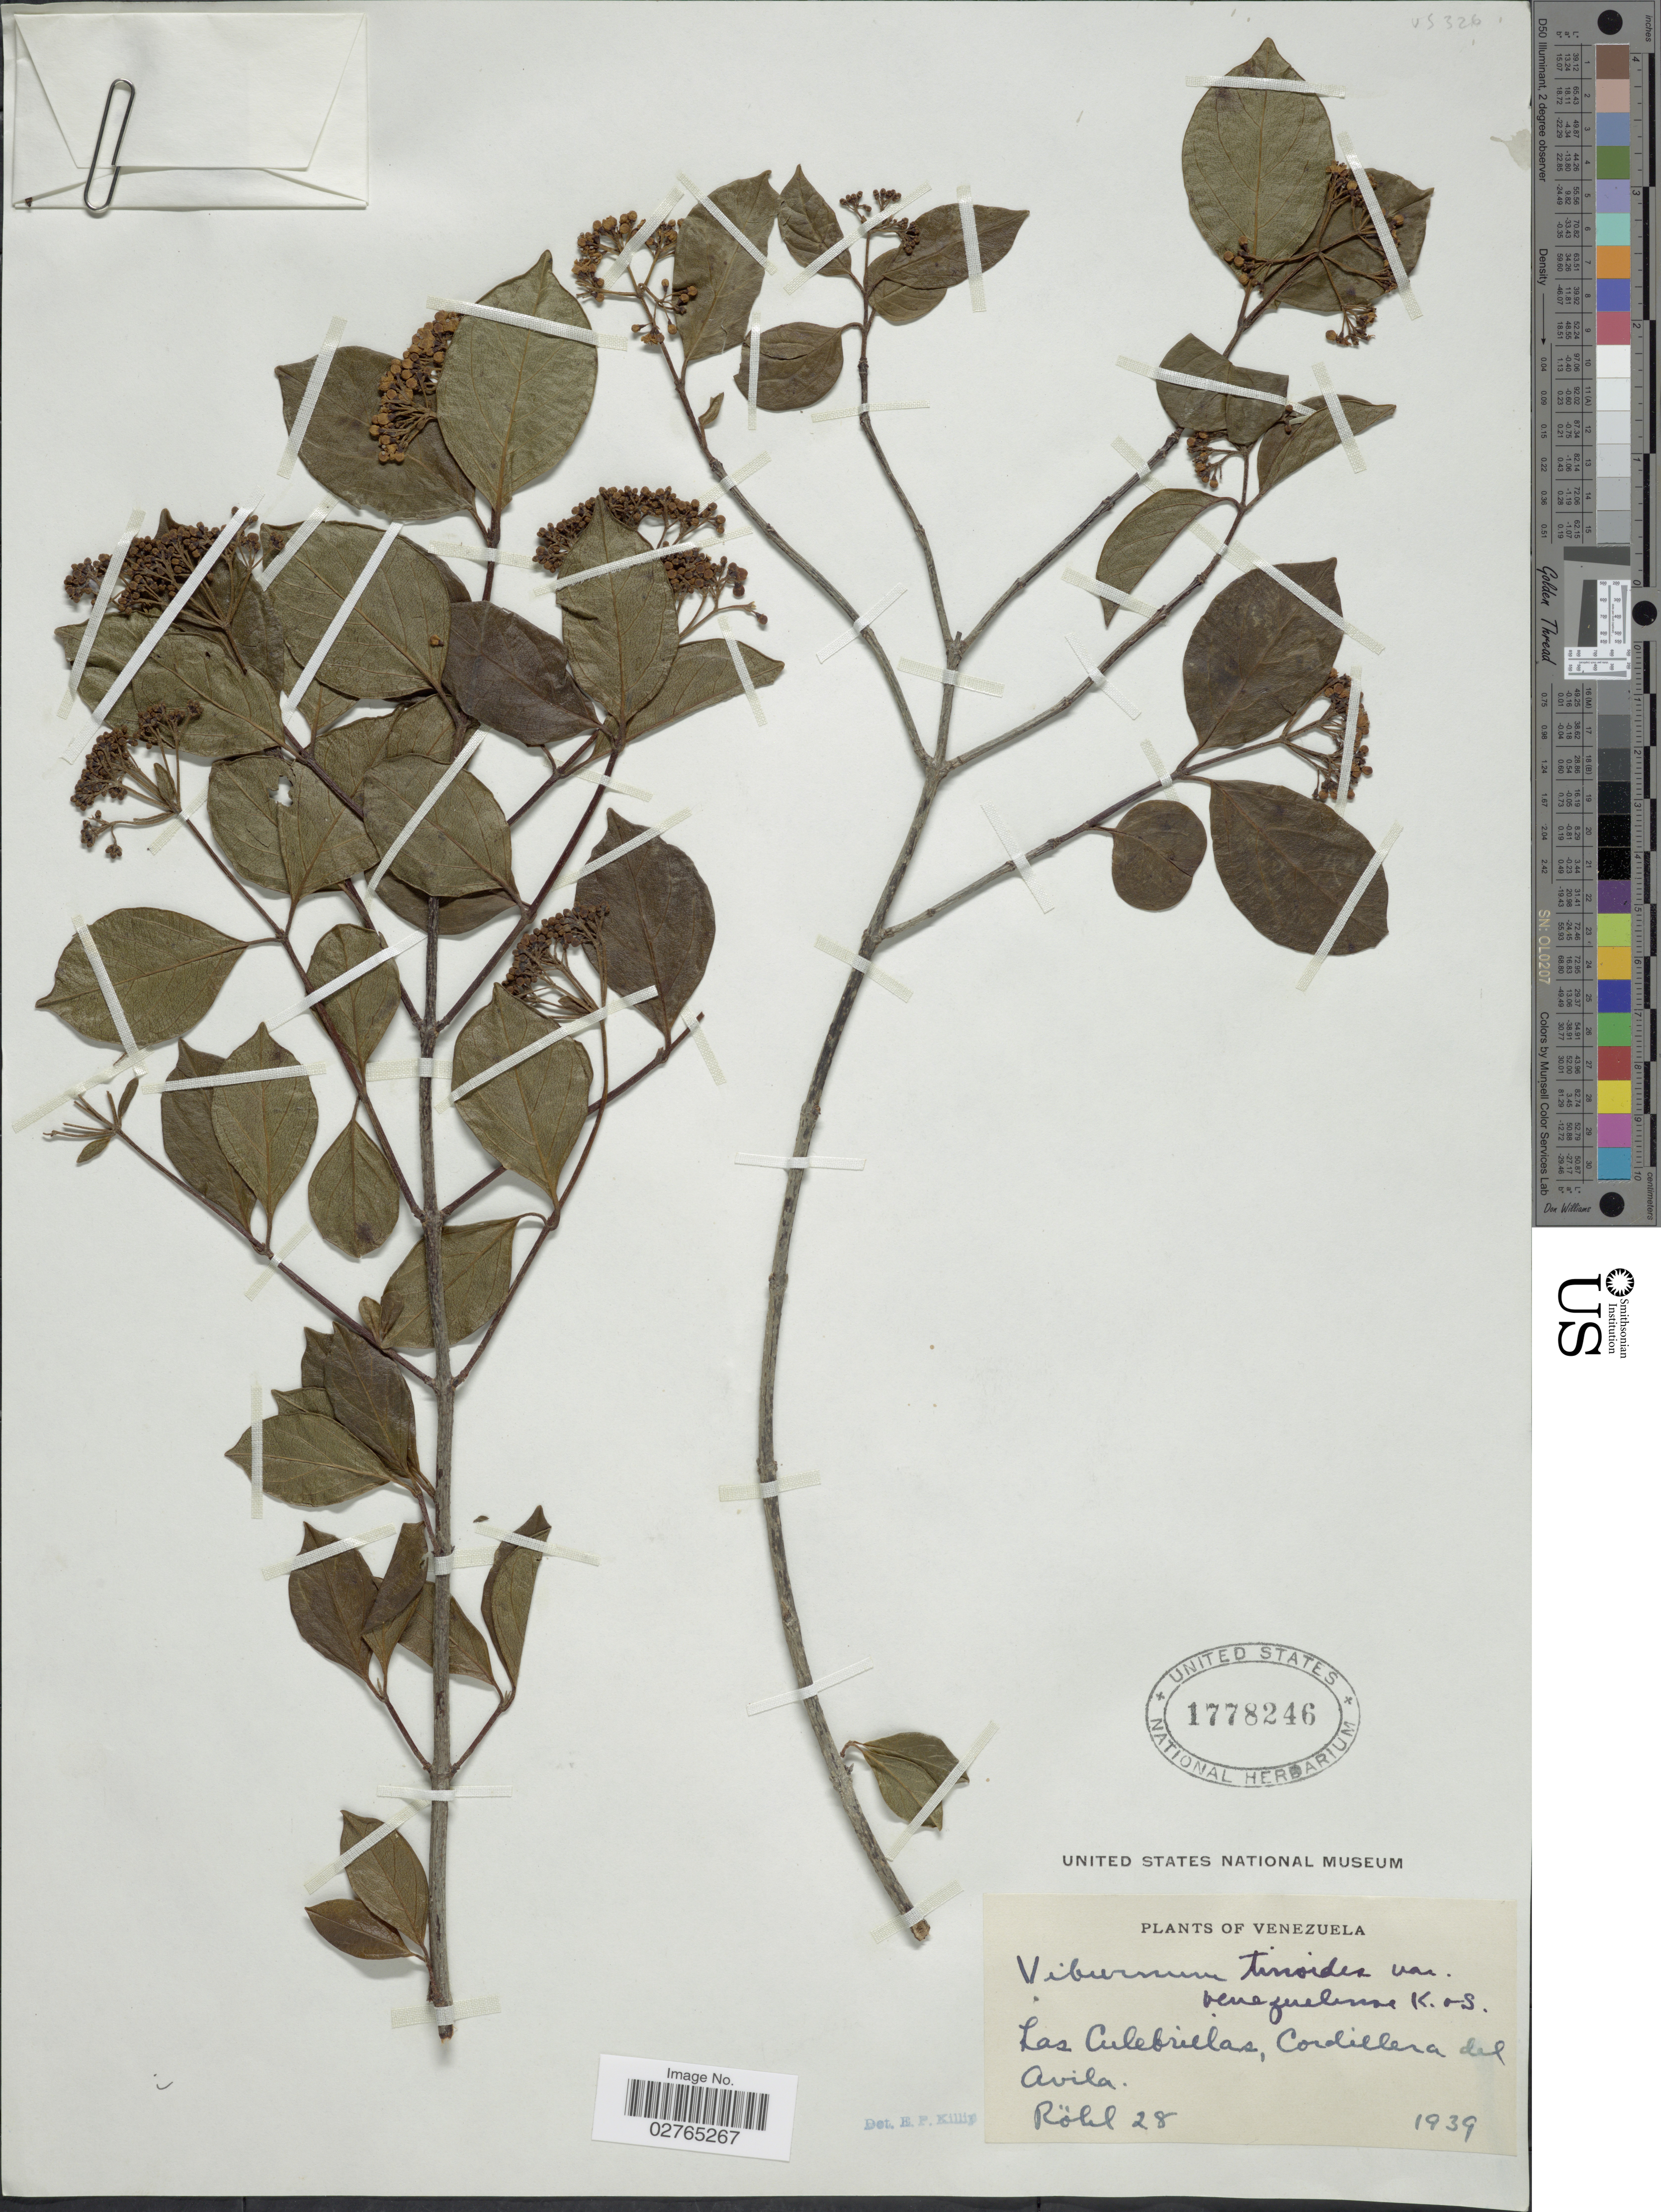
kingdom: Plantae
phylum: Tracheophyta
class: Magnoliopsida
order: Dipsacales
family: Viburnaceae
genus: Viburnum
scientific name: Viburnum tinoides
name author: L. f.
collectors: Röhl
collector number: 28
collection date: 1939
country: Venezuela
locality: Las Culebrillas, Cordillera del Avila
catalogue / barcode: US 1778246